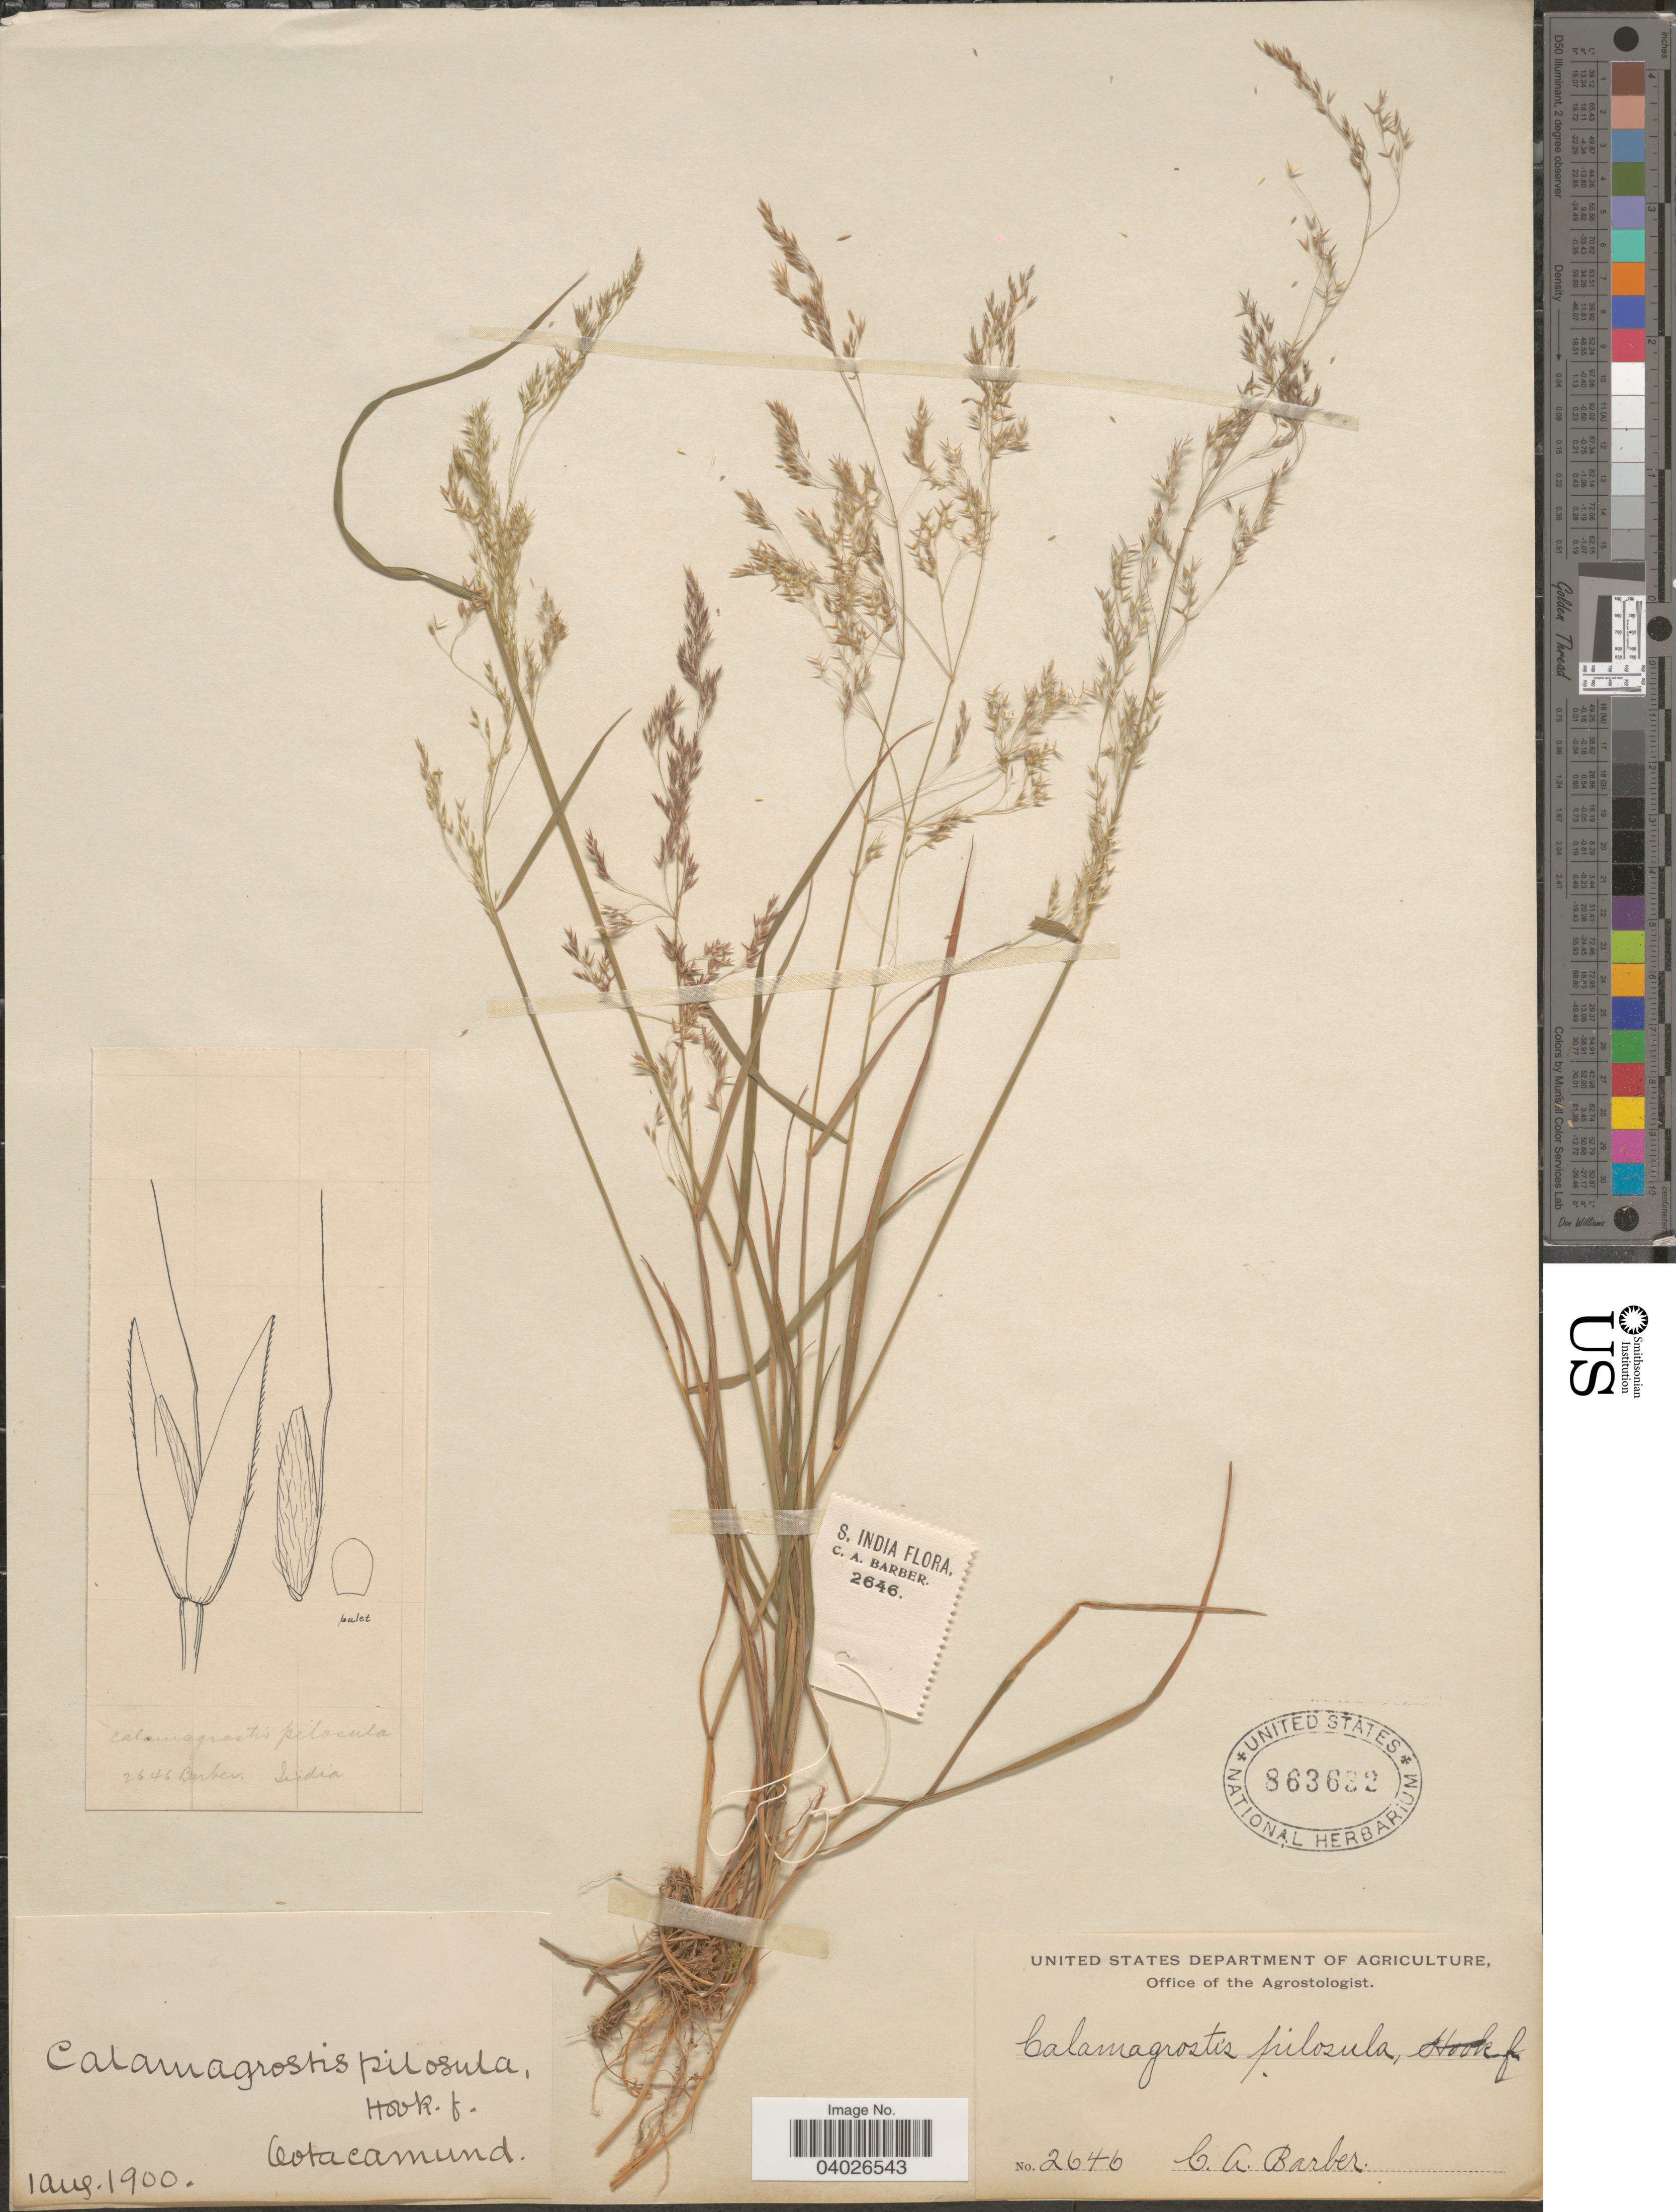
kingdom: Plantae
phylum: Tracheophyta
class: Liliopsida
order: Poales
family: Poaceae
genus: Agrostis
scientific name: Agrostis pilosula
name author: Trin.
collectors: C. Barber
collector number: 2646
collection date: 1900-08-01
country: India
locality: S. India.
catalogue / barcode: US 863632